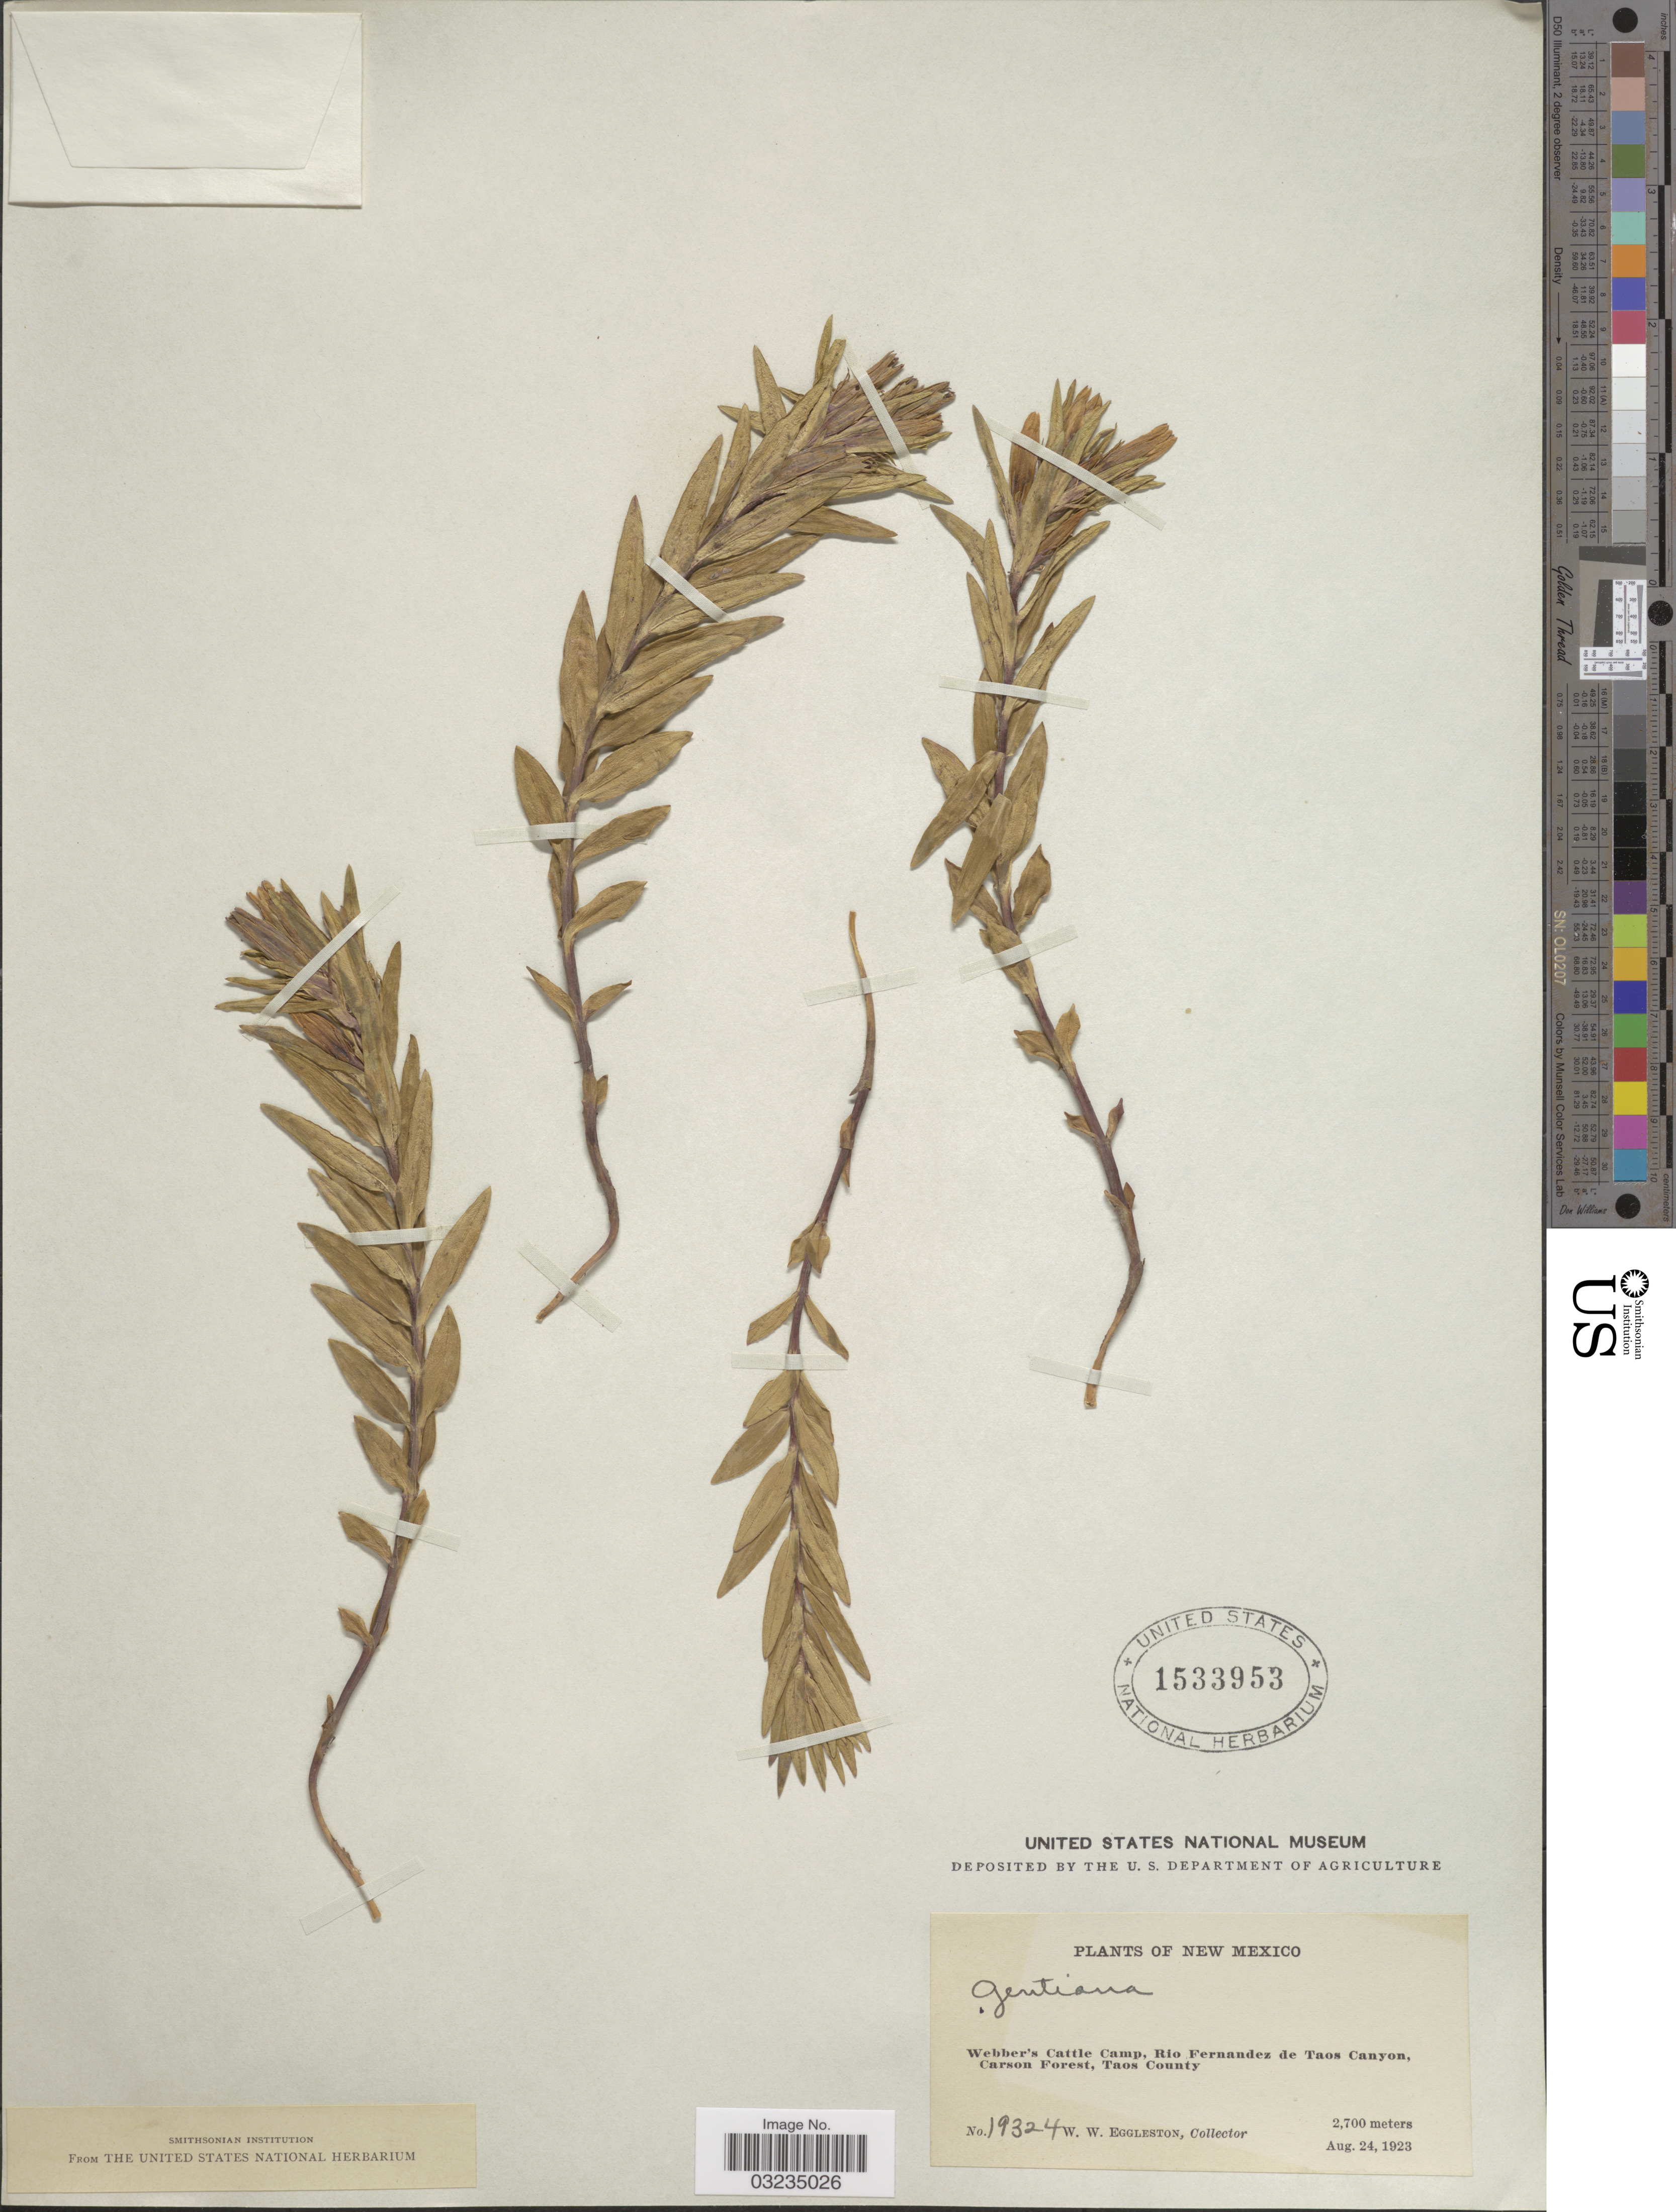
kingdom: Plantae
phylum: Tracheophyta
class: Magnoliopsida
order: Gentianales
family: Gentianaceae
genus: Gentiana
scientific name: Gentiana sp.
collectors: W. W. Eggleston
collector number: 19324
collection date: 1923-08-24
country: United States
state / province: New Mexico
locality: Webber's Cattle Camp, Rio Fernandez de Taos Canyon, Carson Forest, Taos County.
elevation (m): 2700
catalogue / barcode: US 1533953